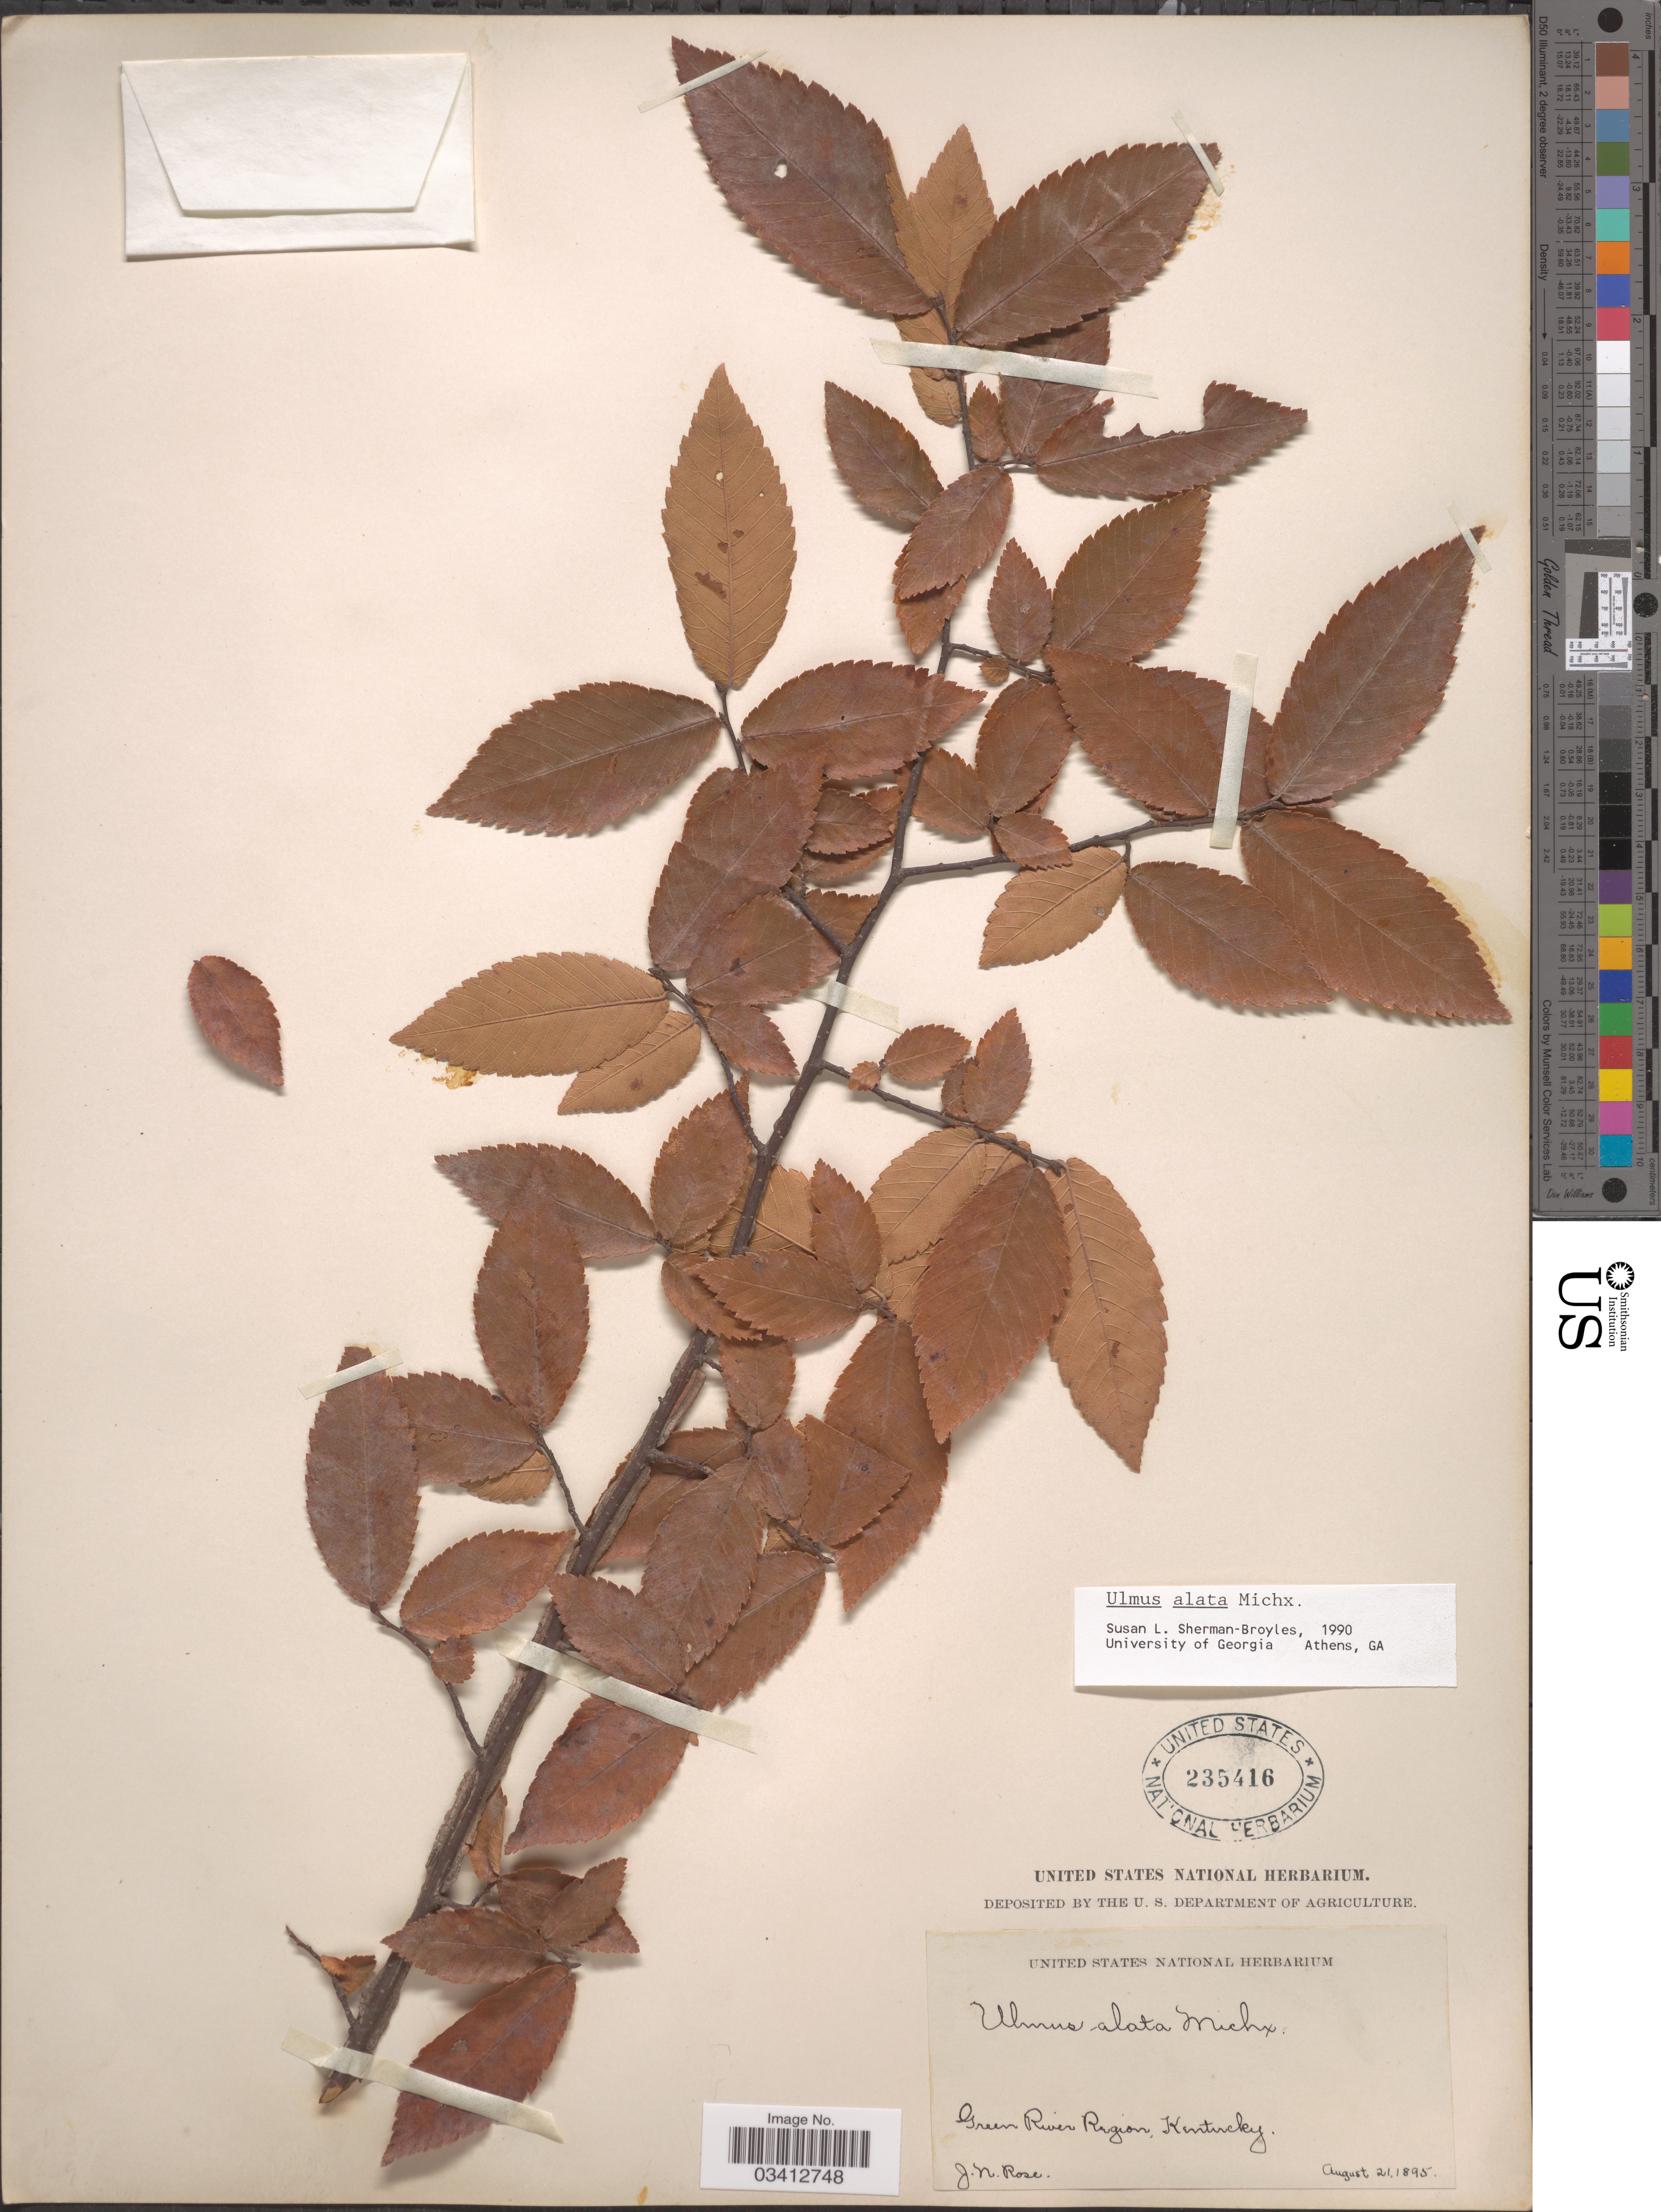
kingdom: Plantae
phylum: Tracheophyta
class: Magnoliopsida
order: Rosales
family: Ulmaceae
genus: Ulmus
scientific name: Ulmus alata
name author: Michx.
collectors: J. N. Rose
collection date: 1895-08-21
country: United States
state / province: Kentucky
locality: Green River Region.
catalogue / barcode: US 235416